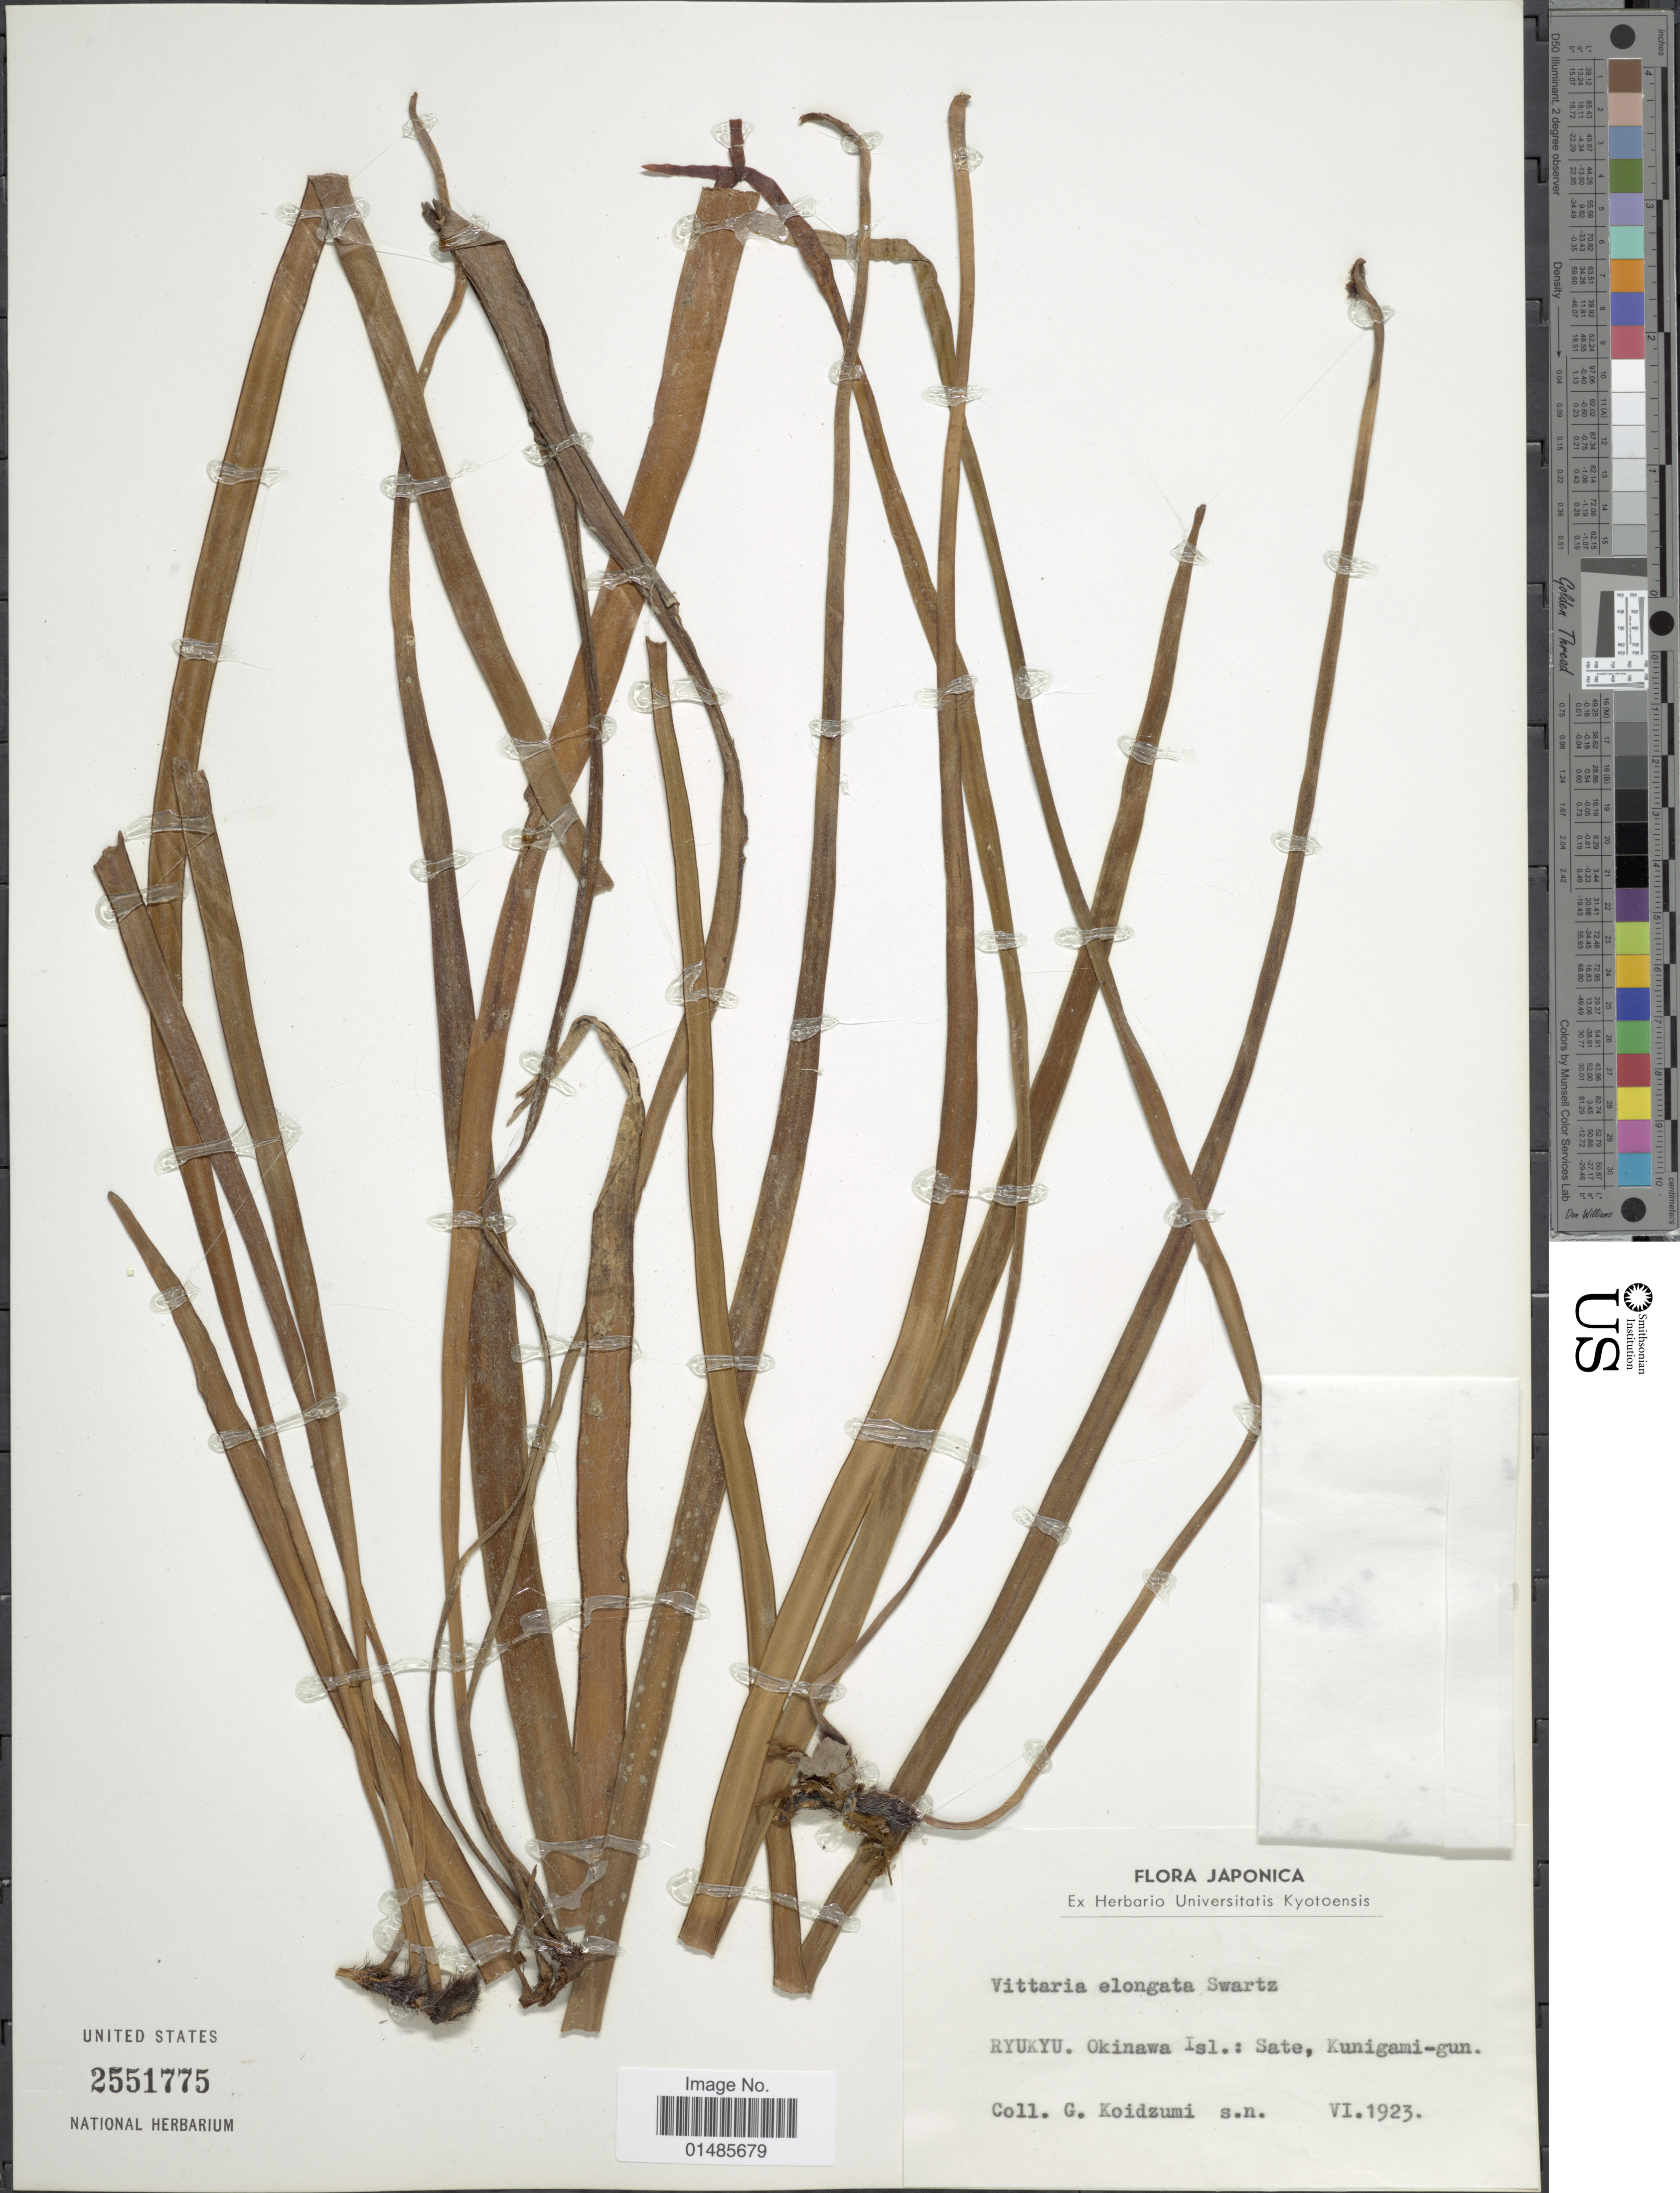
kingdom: Plantae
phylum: Tracheophyta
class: Polypodiopsida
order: Polypodiales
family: Pteridaceae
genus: Haplopteris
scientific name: Haplopteris elongata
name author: (Sw.) Crane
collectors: G. Koidzumi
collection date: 1923-06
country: Japan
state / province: Okinawa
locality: Ryukyu. Okinawa Isl.: Sate, Kunigami-gun.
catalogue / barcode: US 2551775